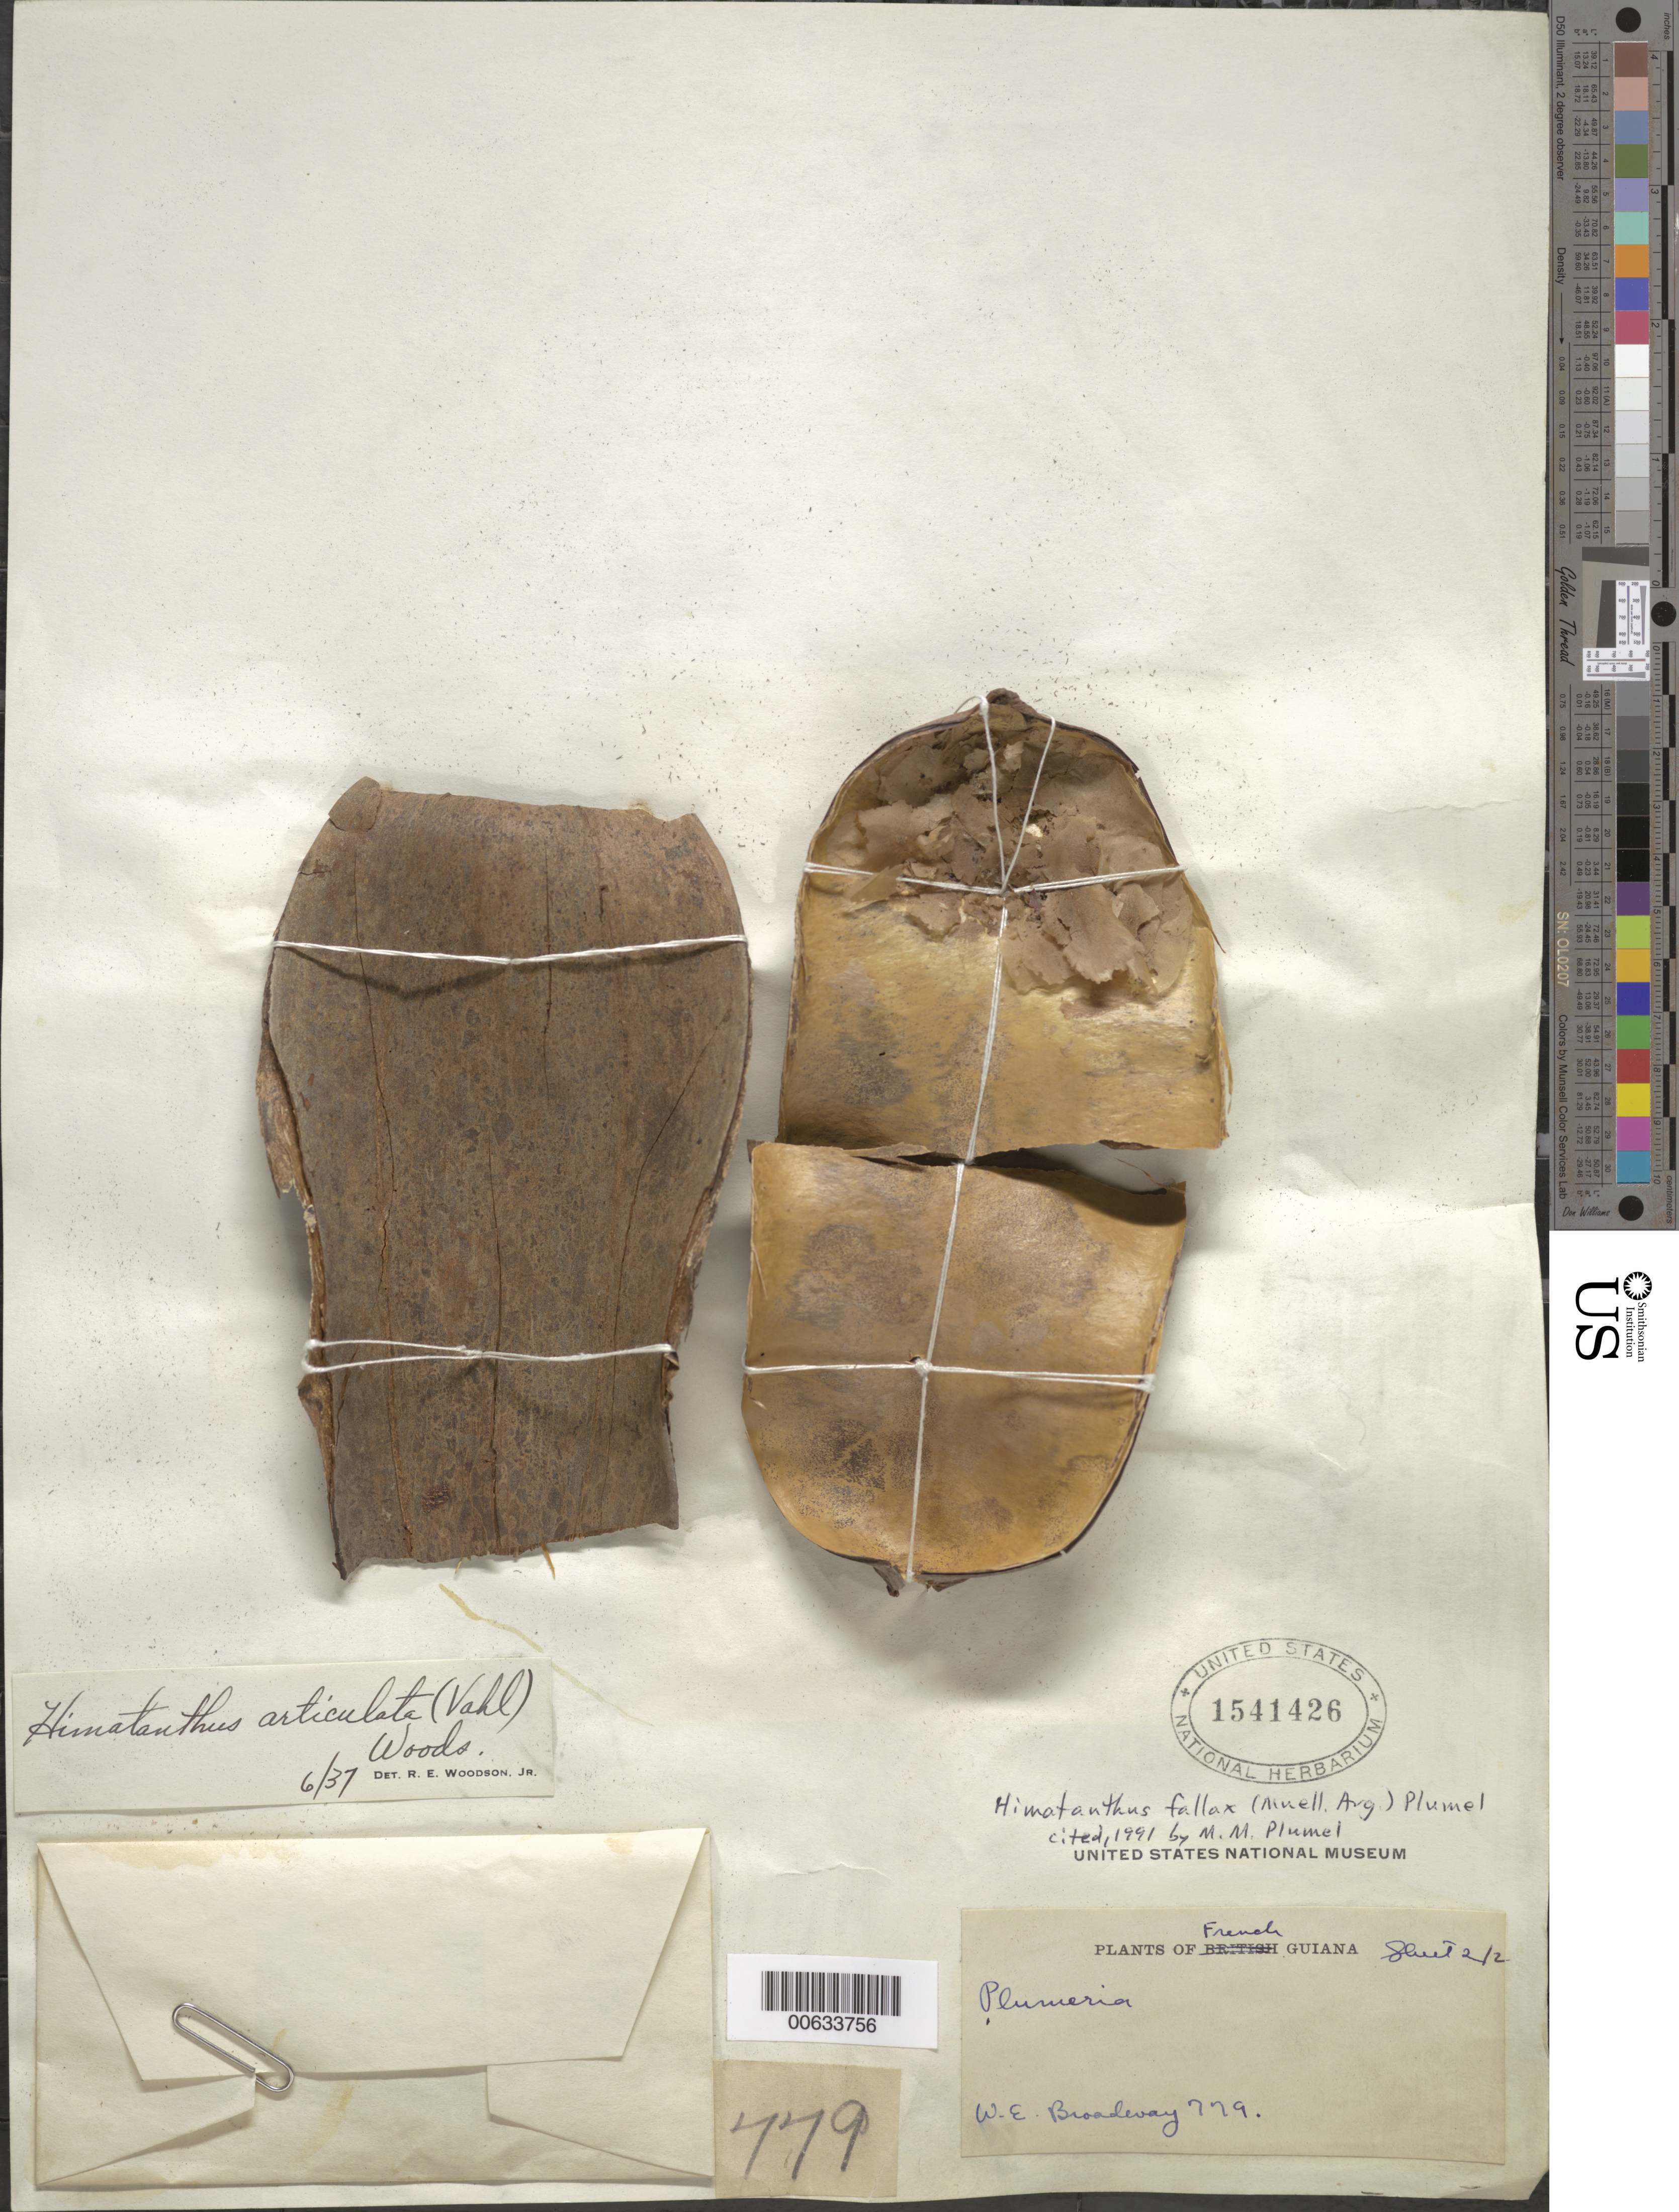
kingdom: Plantae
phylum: Tracheophyta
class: Magnoliopsida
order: Gentianales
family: Apocynaceae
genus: Himatanthus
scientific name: Himatanthus fallax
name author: (Müll. Arg.) Plumel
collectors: W. E. Broadway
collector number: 779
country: French Guiana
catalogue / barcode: US 1541426